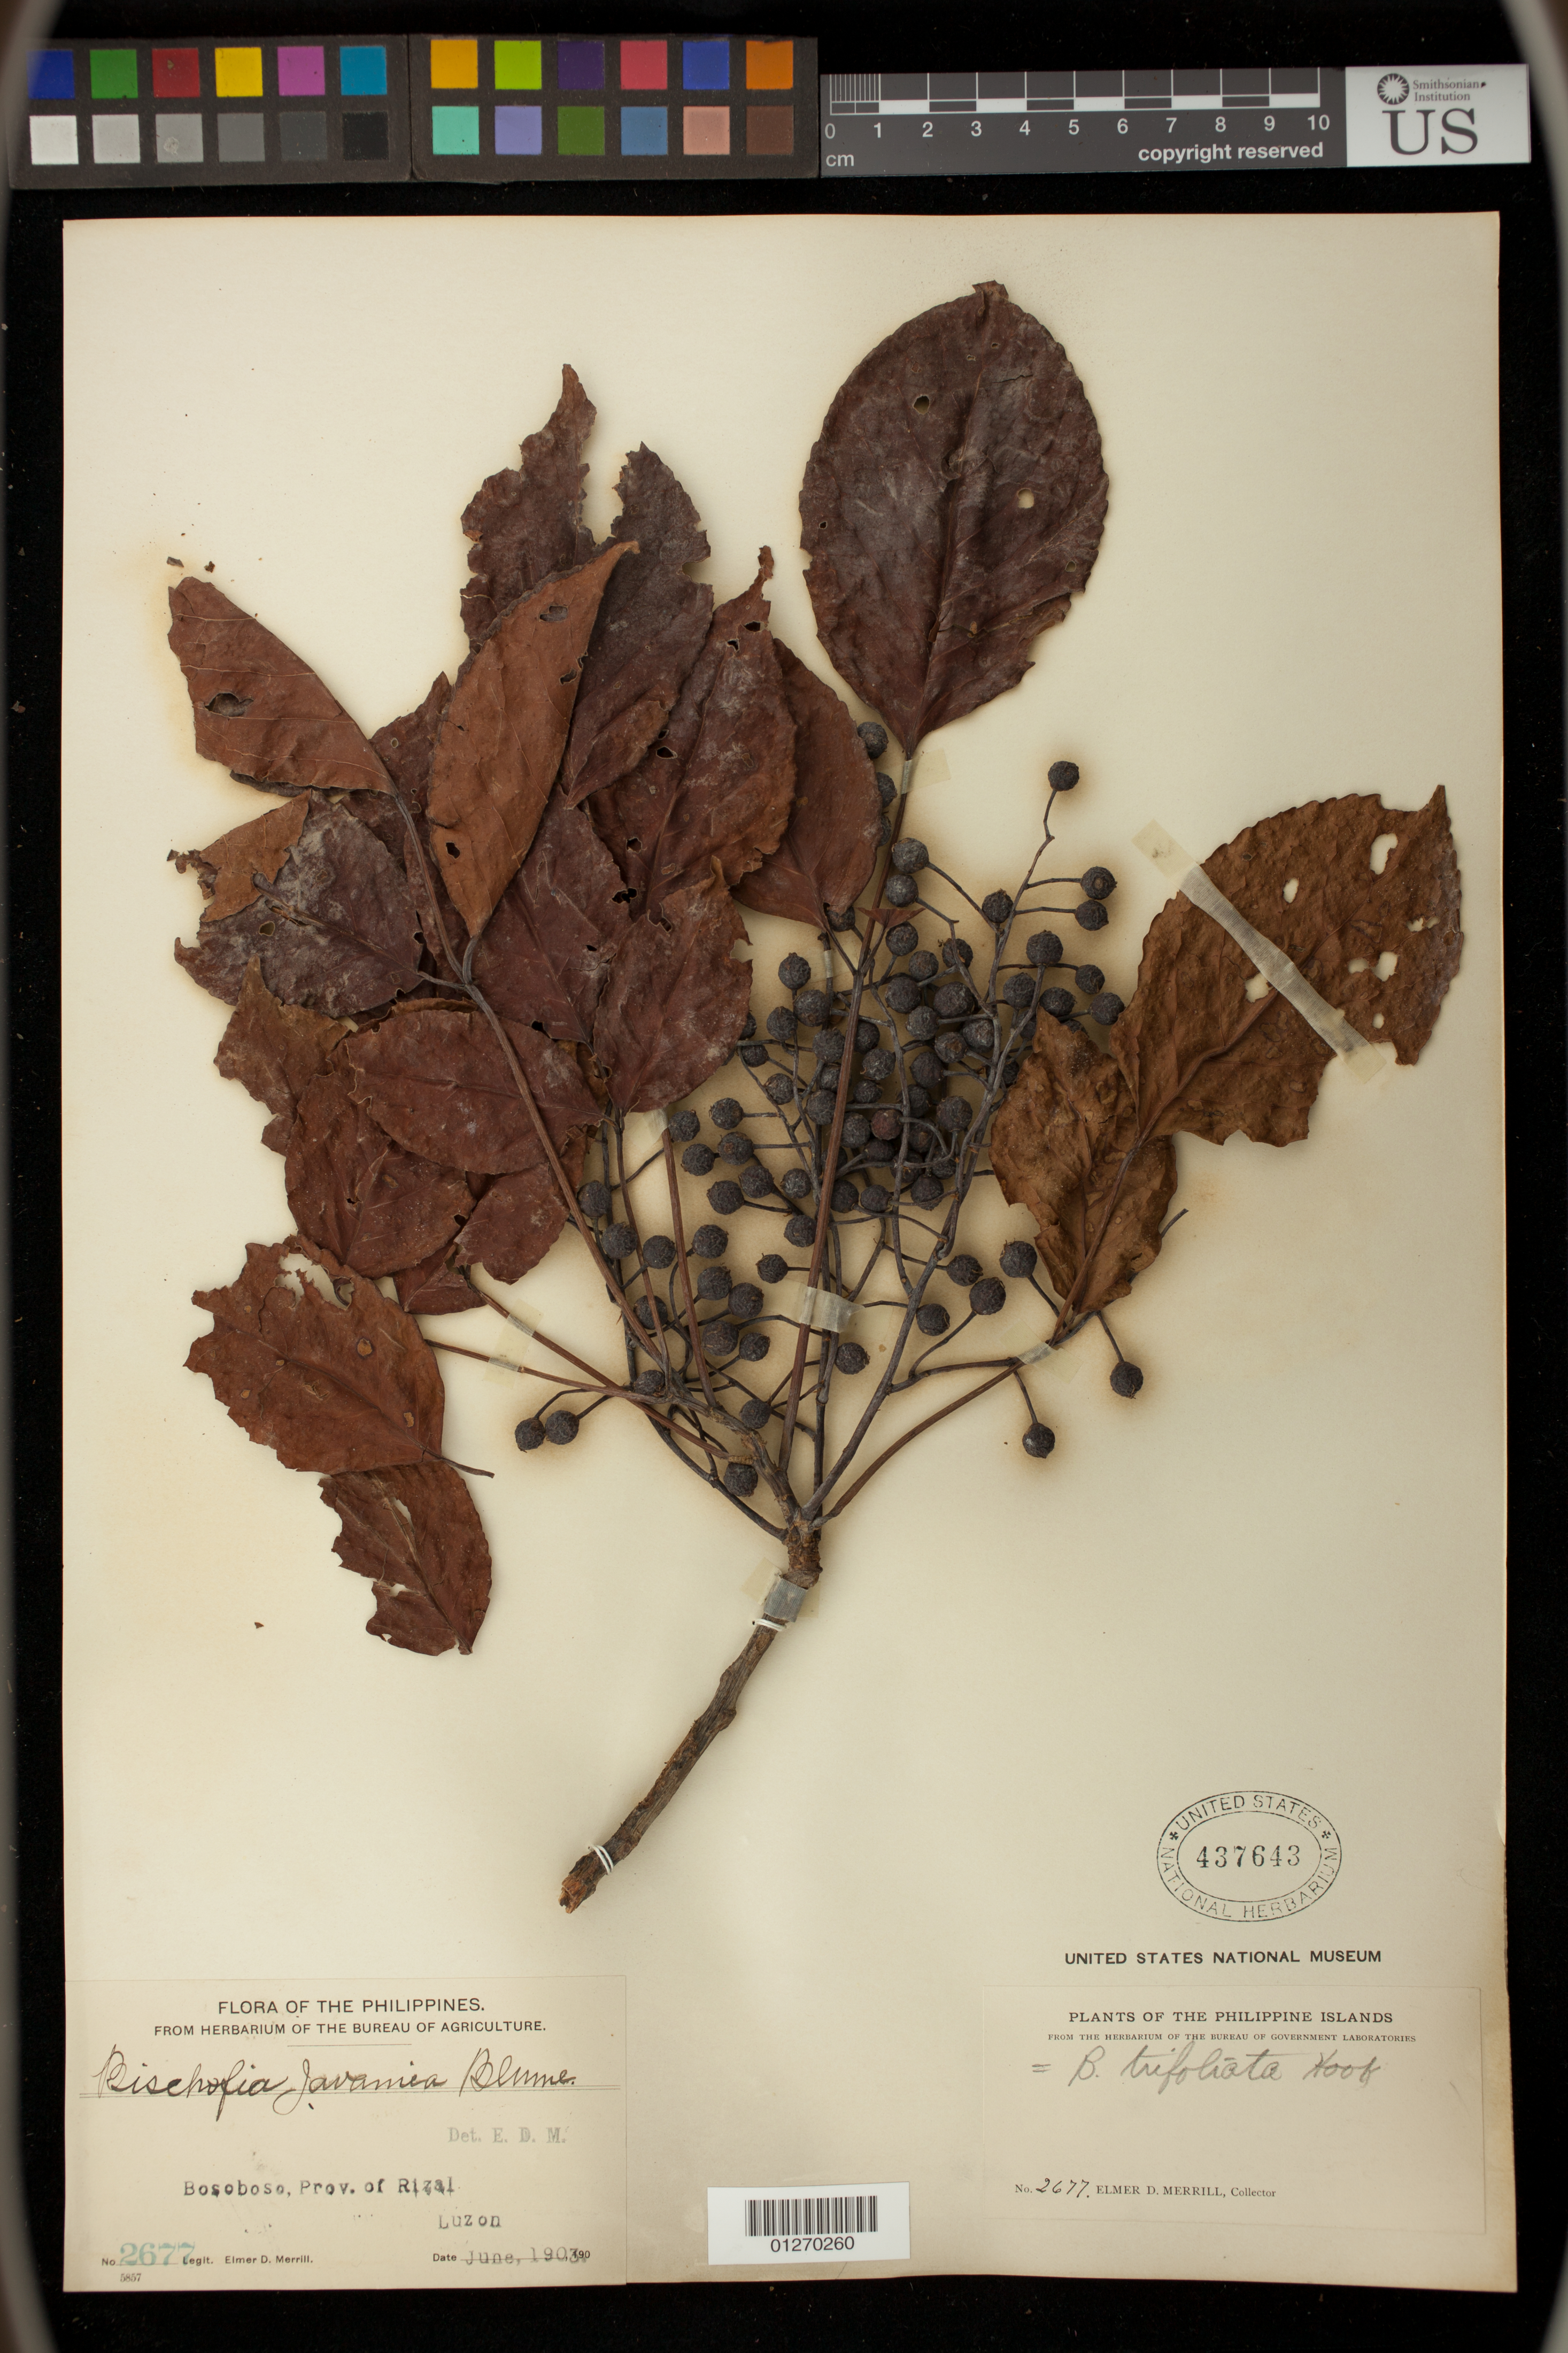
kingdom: Plantae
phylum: Tracheophyta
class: Magnoliopsida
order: Malpighiales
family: Phyllanthaceae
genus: Bischofia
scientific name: Bischofia javanica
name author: Blume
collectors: E. D. Merrill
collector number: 2677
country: Philippines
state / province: Calabarzon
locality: Bosoboso, Prov. of Rizal,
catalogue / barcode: US 437643